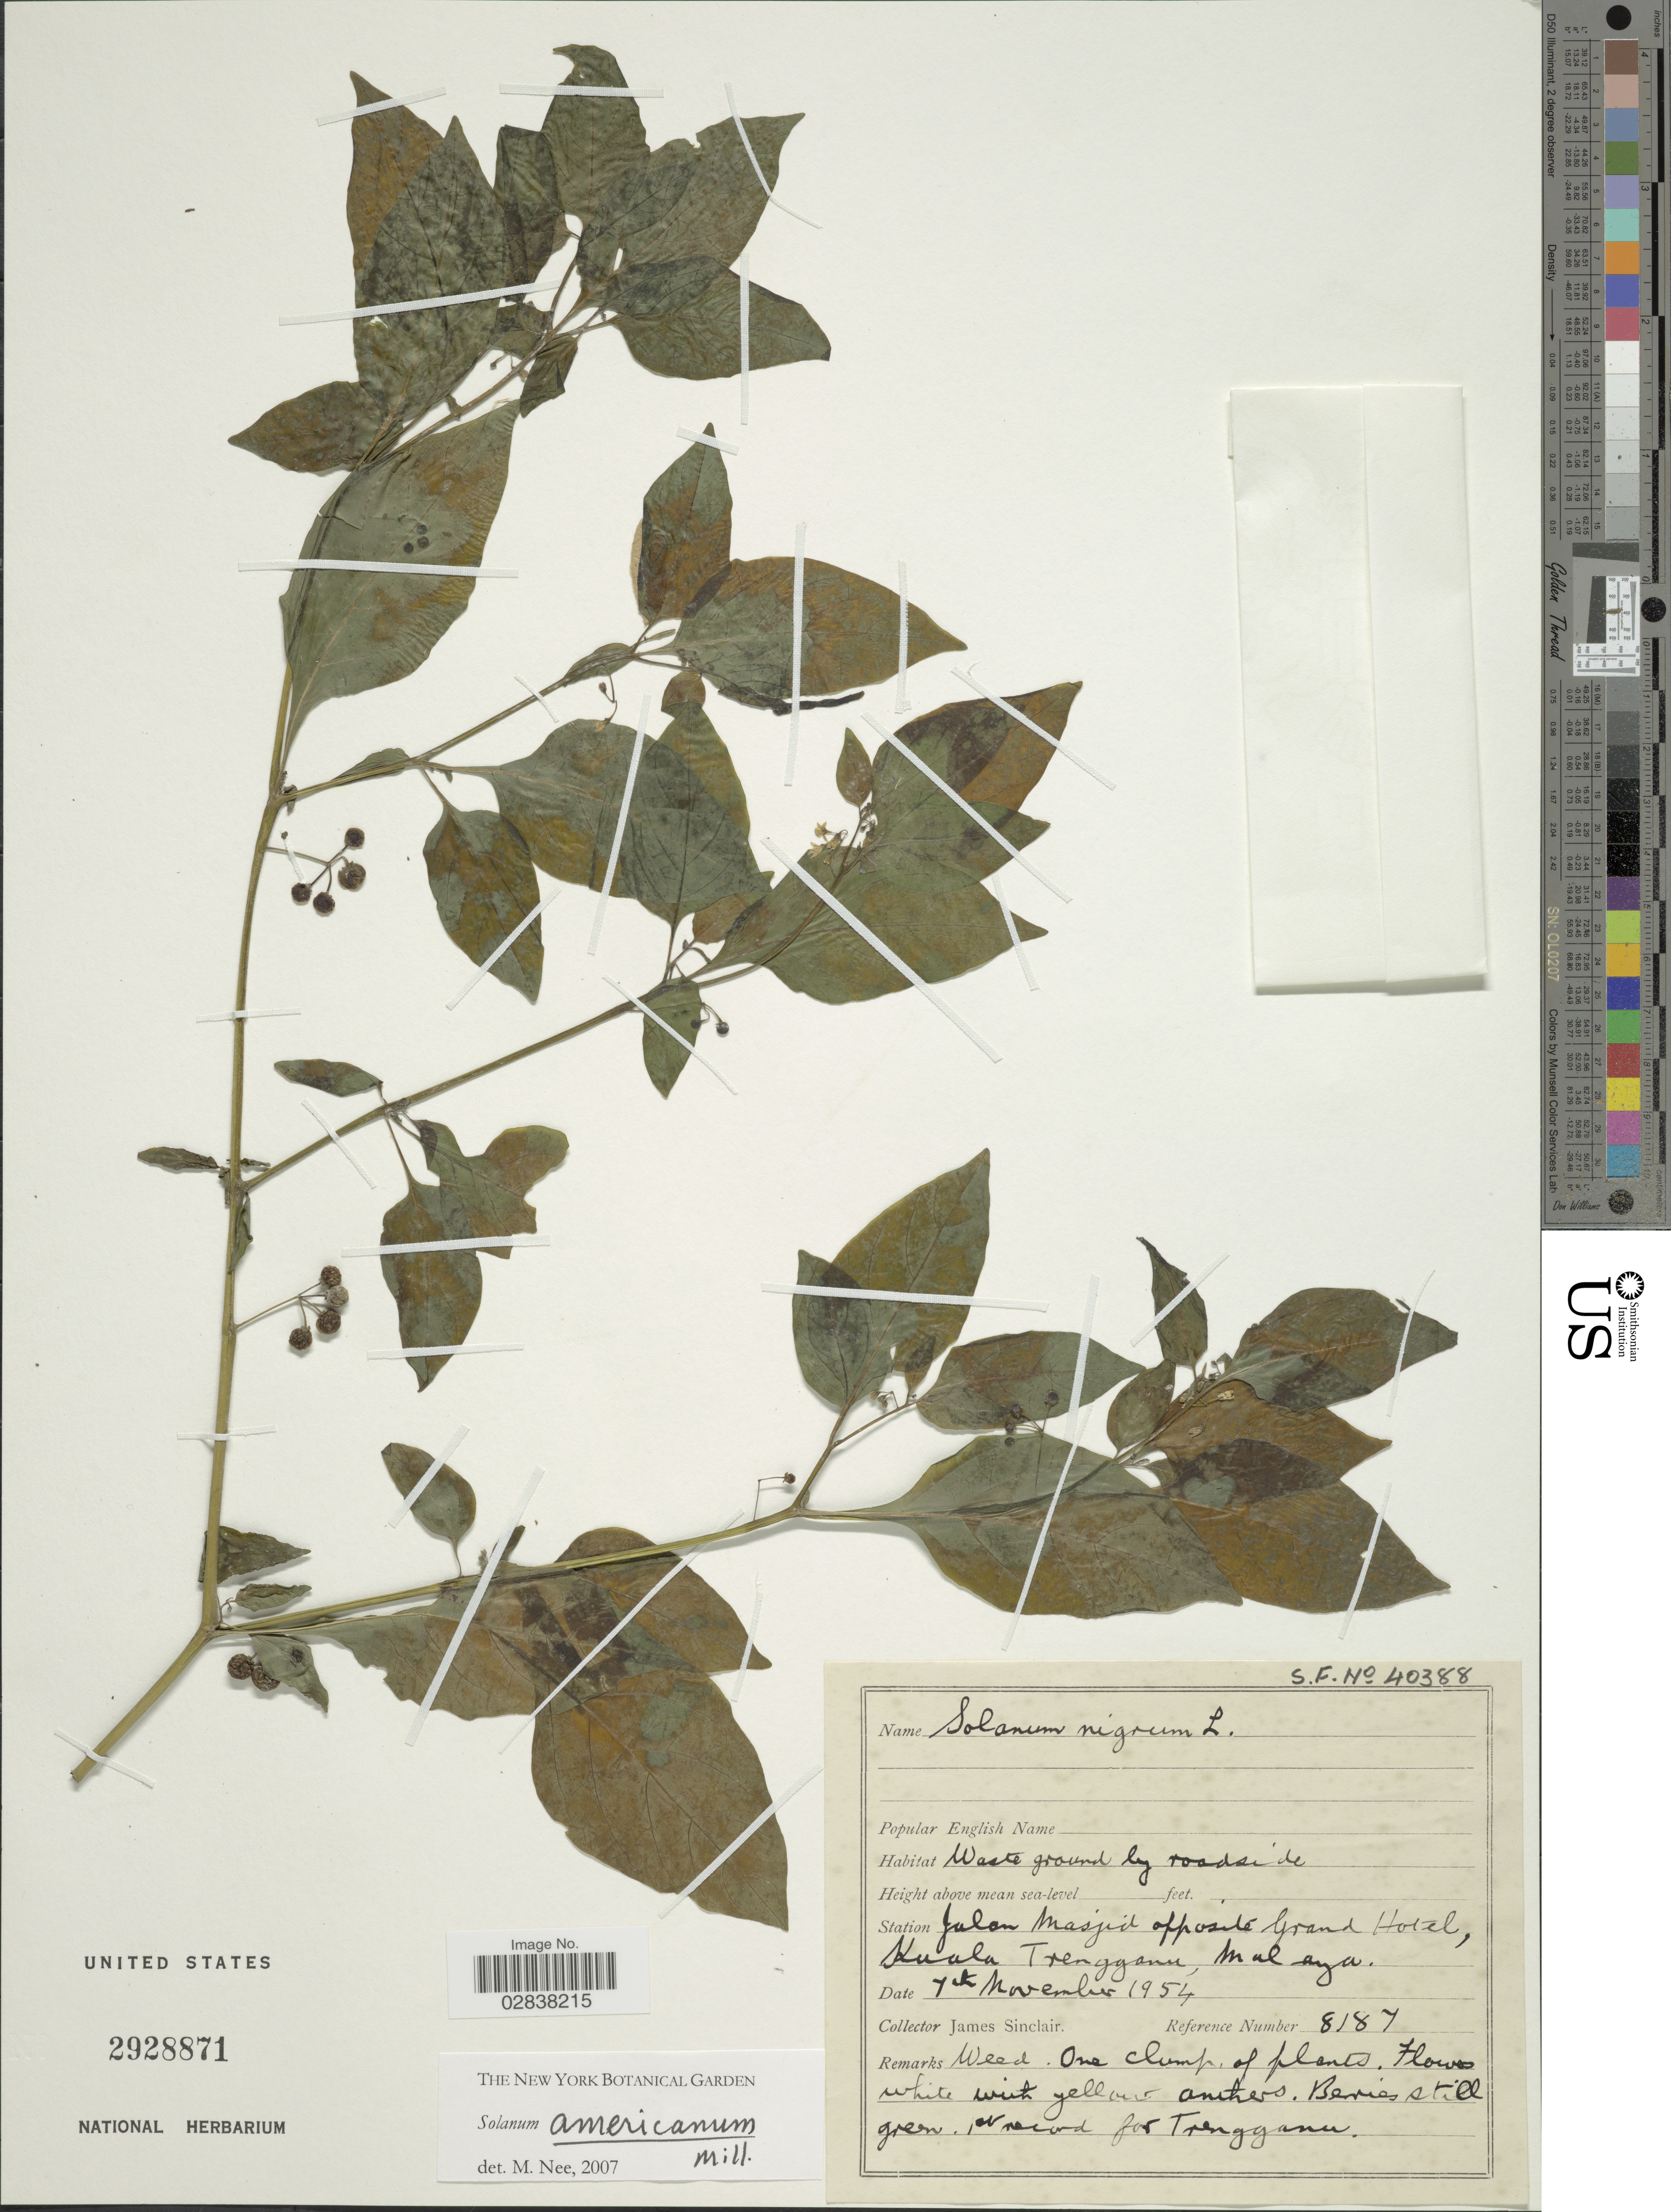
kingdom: Plantae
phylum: Tracheophyta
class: Magnoliopsida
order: Solanales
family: Solanaceae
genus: Solanum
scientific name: Solanum americanum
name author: Mill.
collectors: J. Sinclair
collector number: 8187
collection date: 1954-11-07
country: Malaysia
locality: Station Julan Masijid opposite Grand hotel, Kuala Trengganu, Malaya.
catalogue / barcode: US 2928871